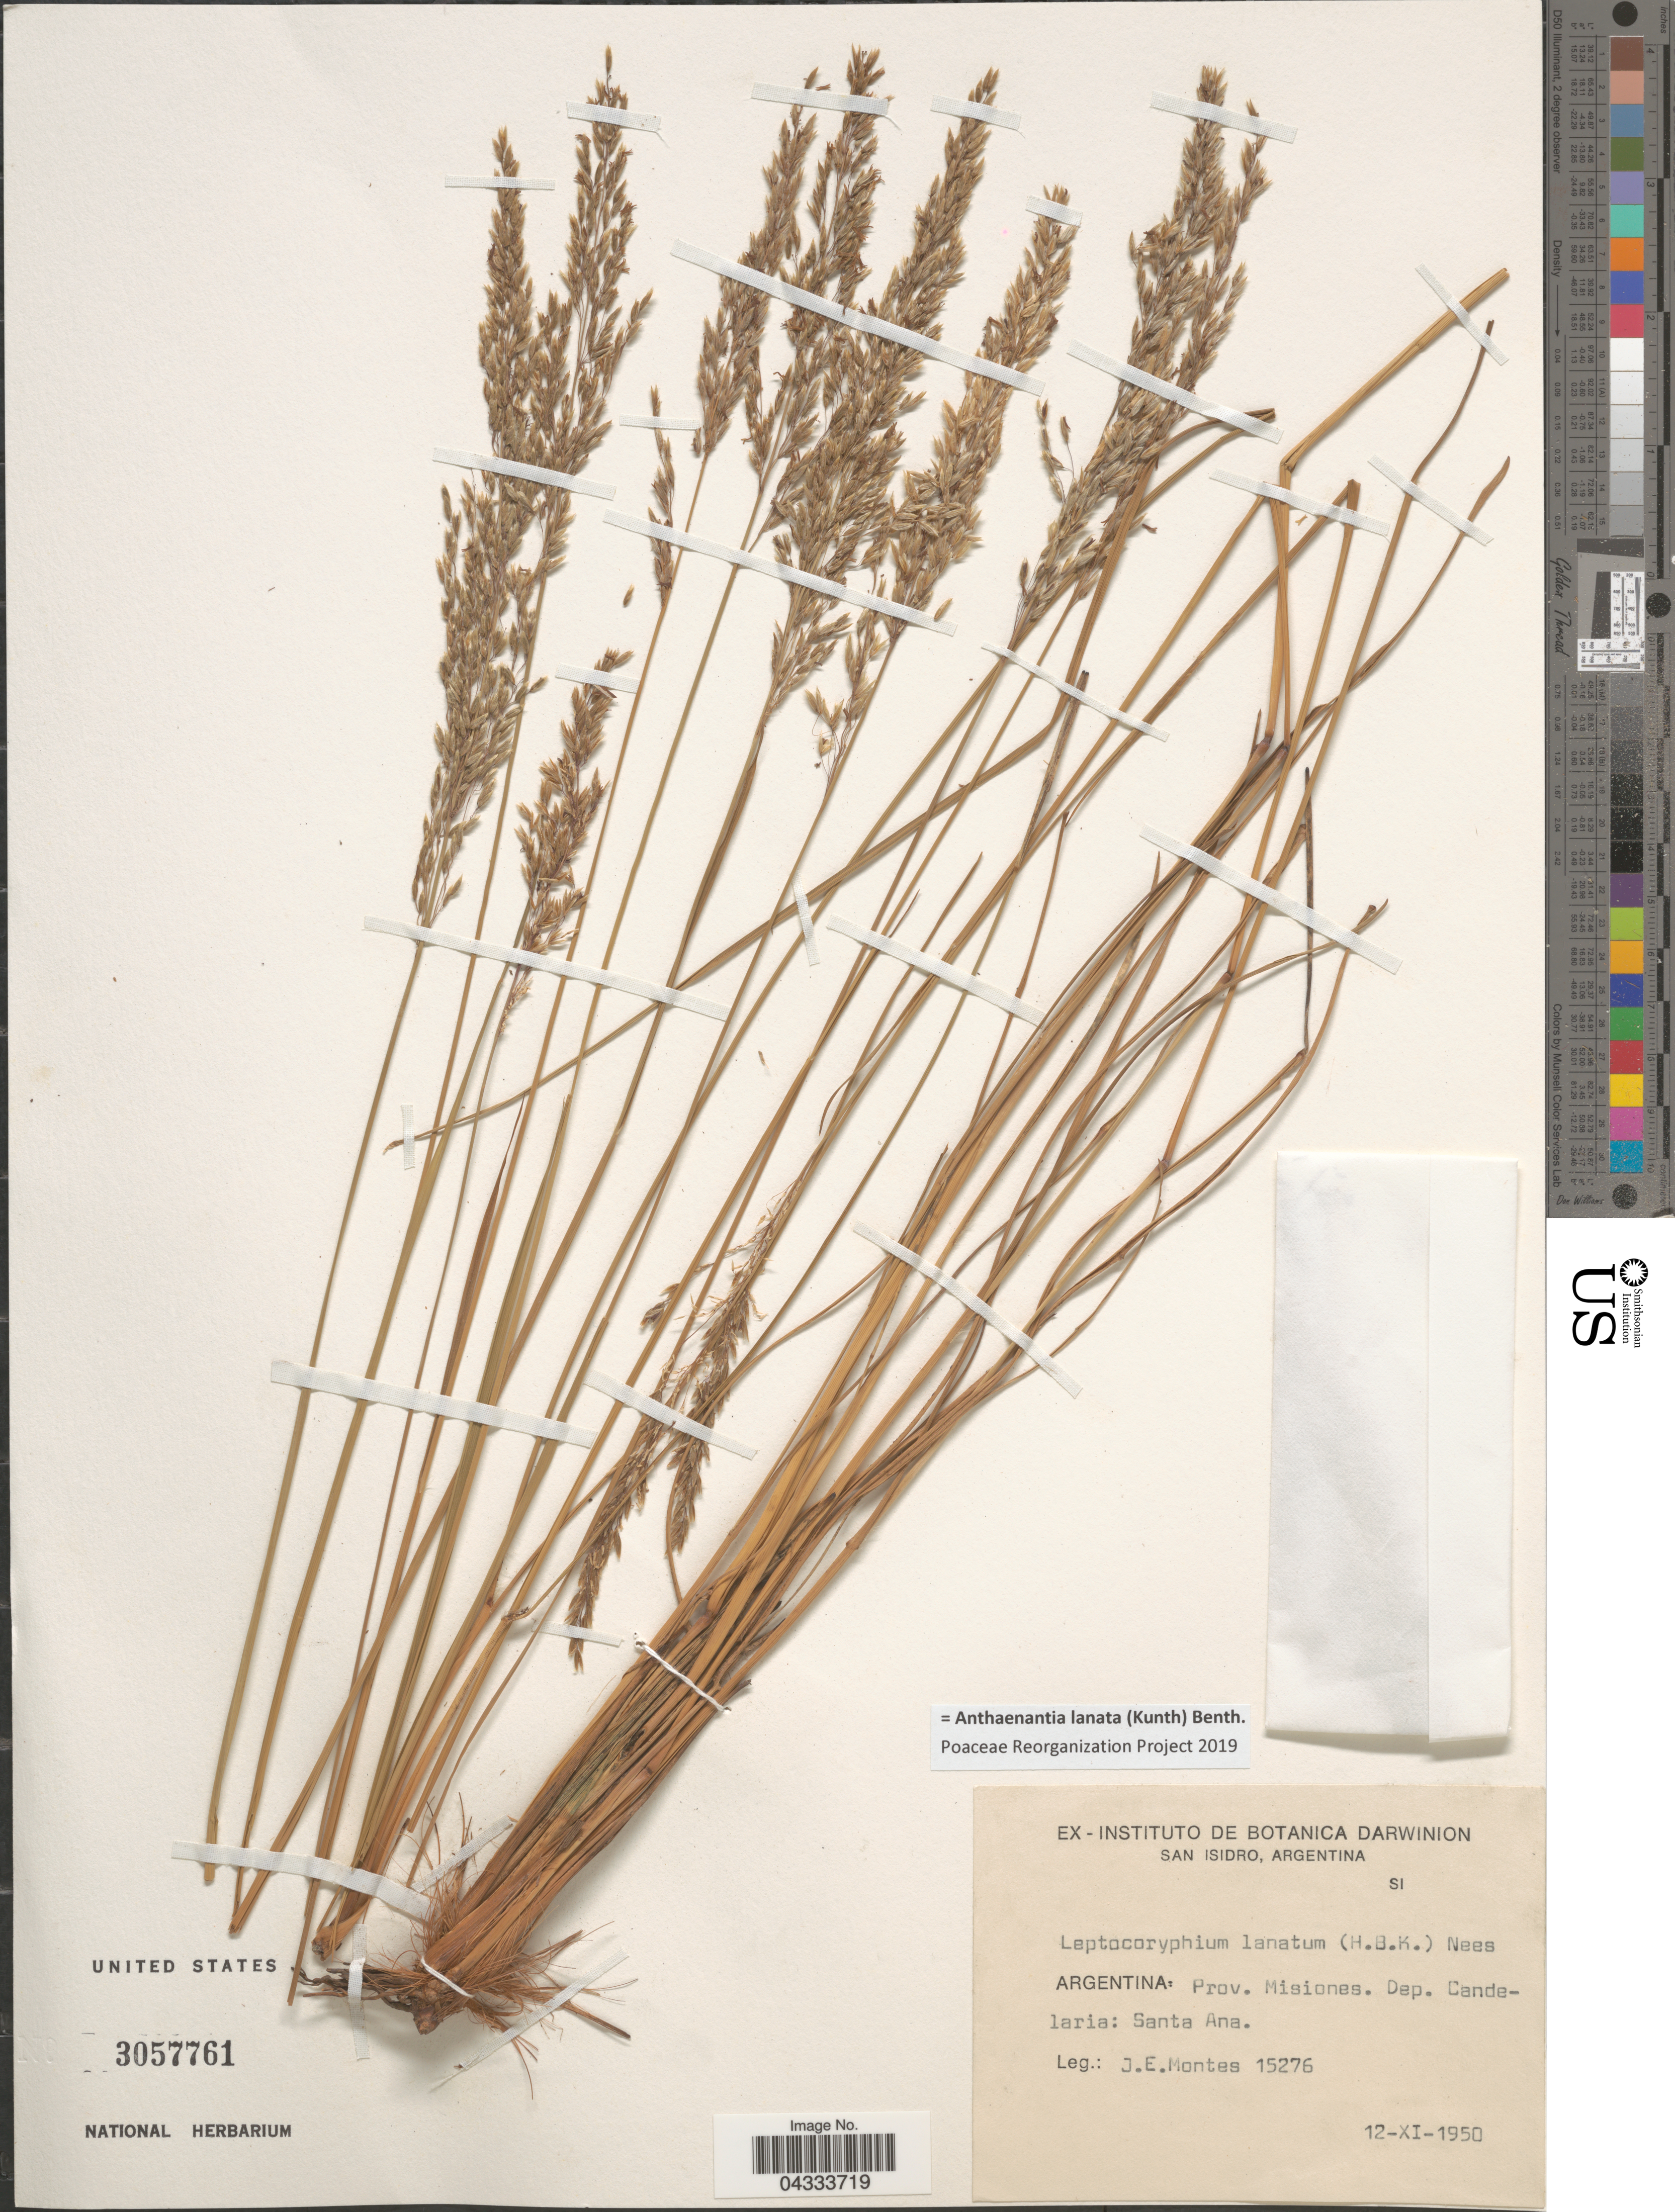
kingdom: Plantae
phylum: Tracheophyta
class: Liliopsida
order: Poales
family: Poaceae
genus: Anthaenantia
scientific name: Anthaenantia lanata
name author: (Kunth) Benth.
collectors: J. E. Montes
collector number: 15276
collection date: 1950-11-12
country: Argentina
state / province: Misiones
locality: Dep. Candelaria: Santa Ana.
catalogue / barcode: US 3057761